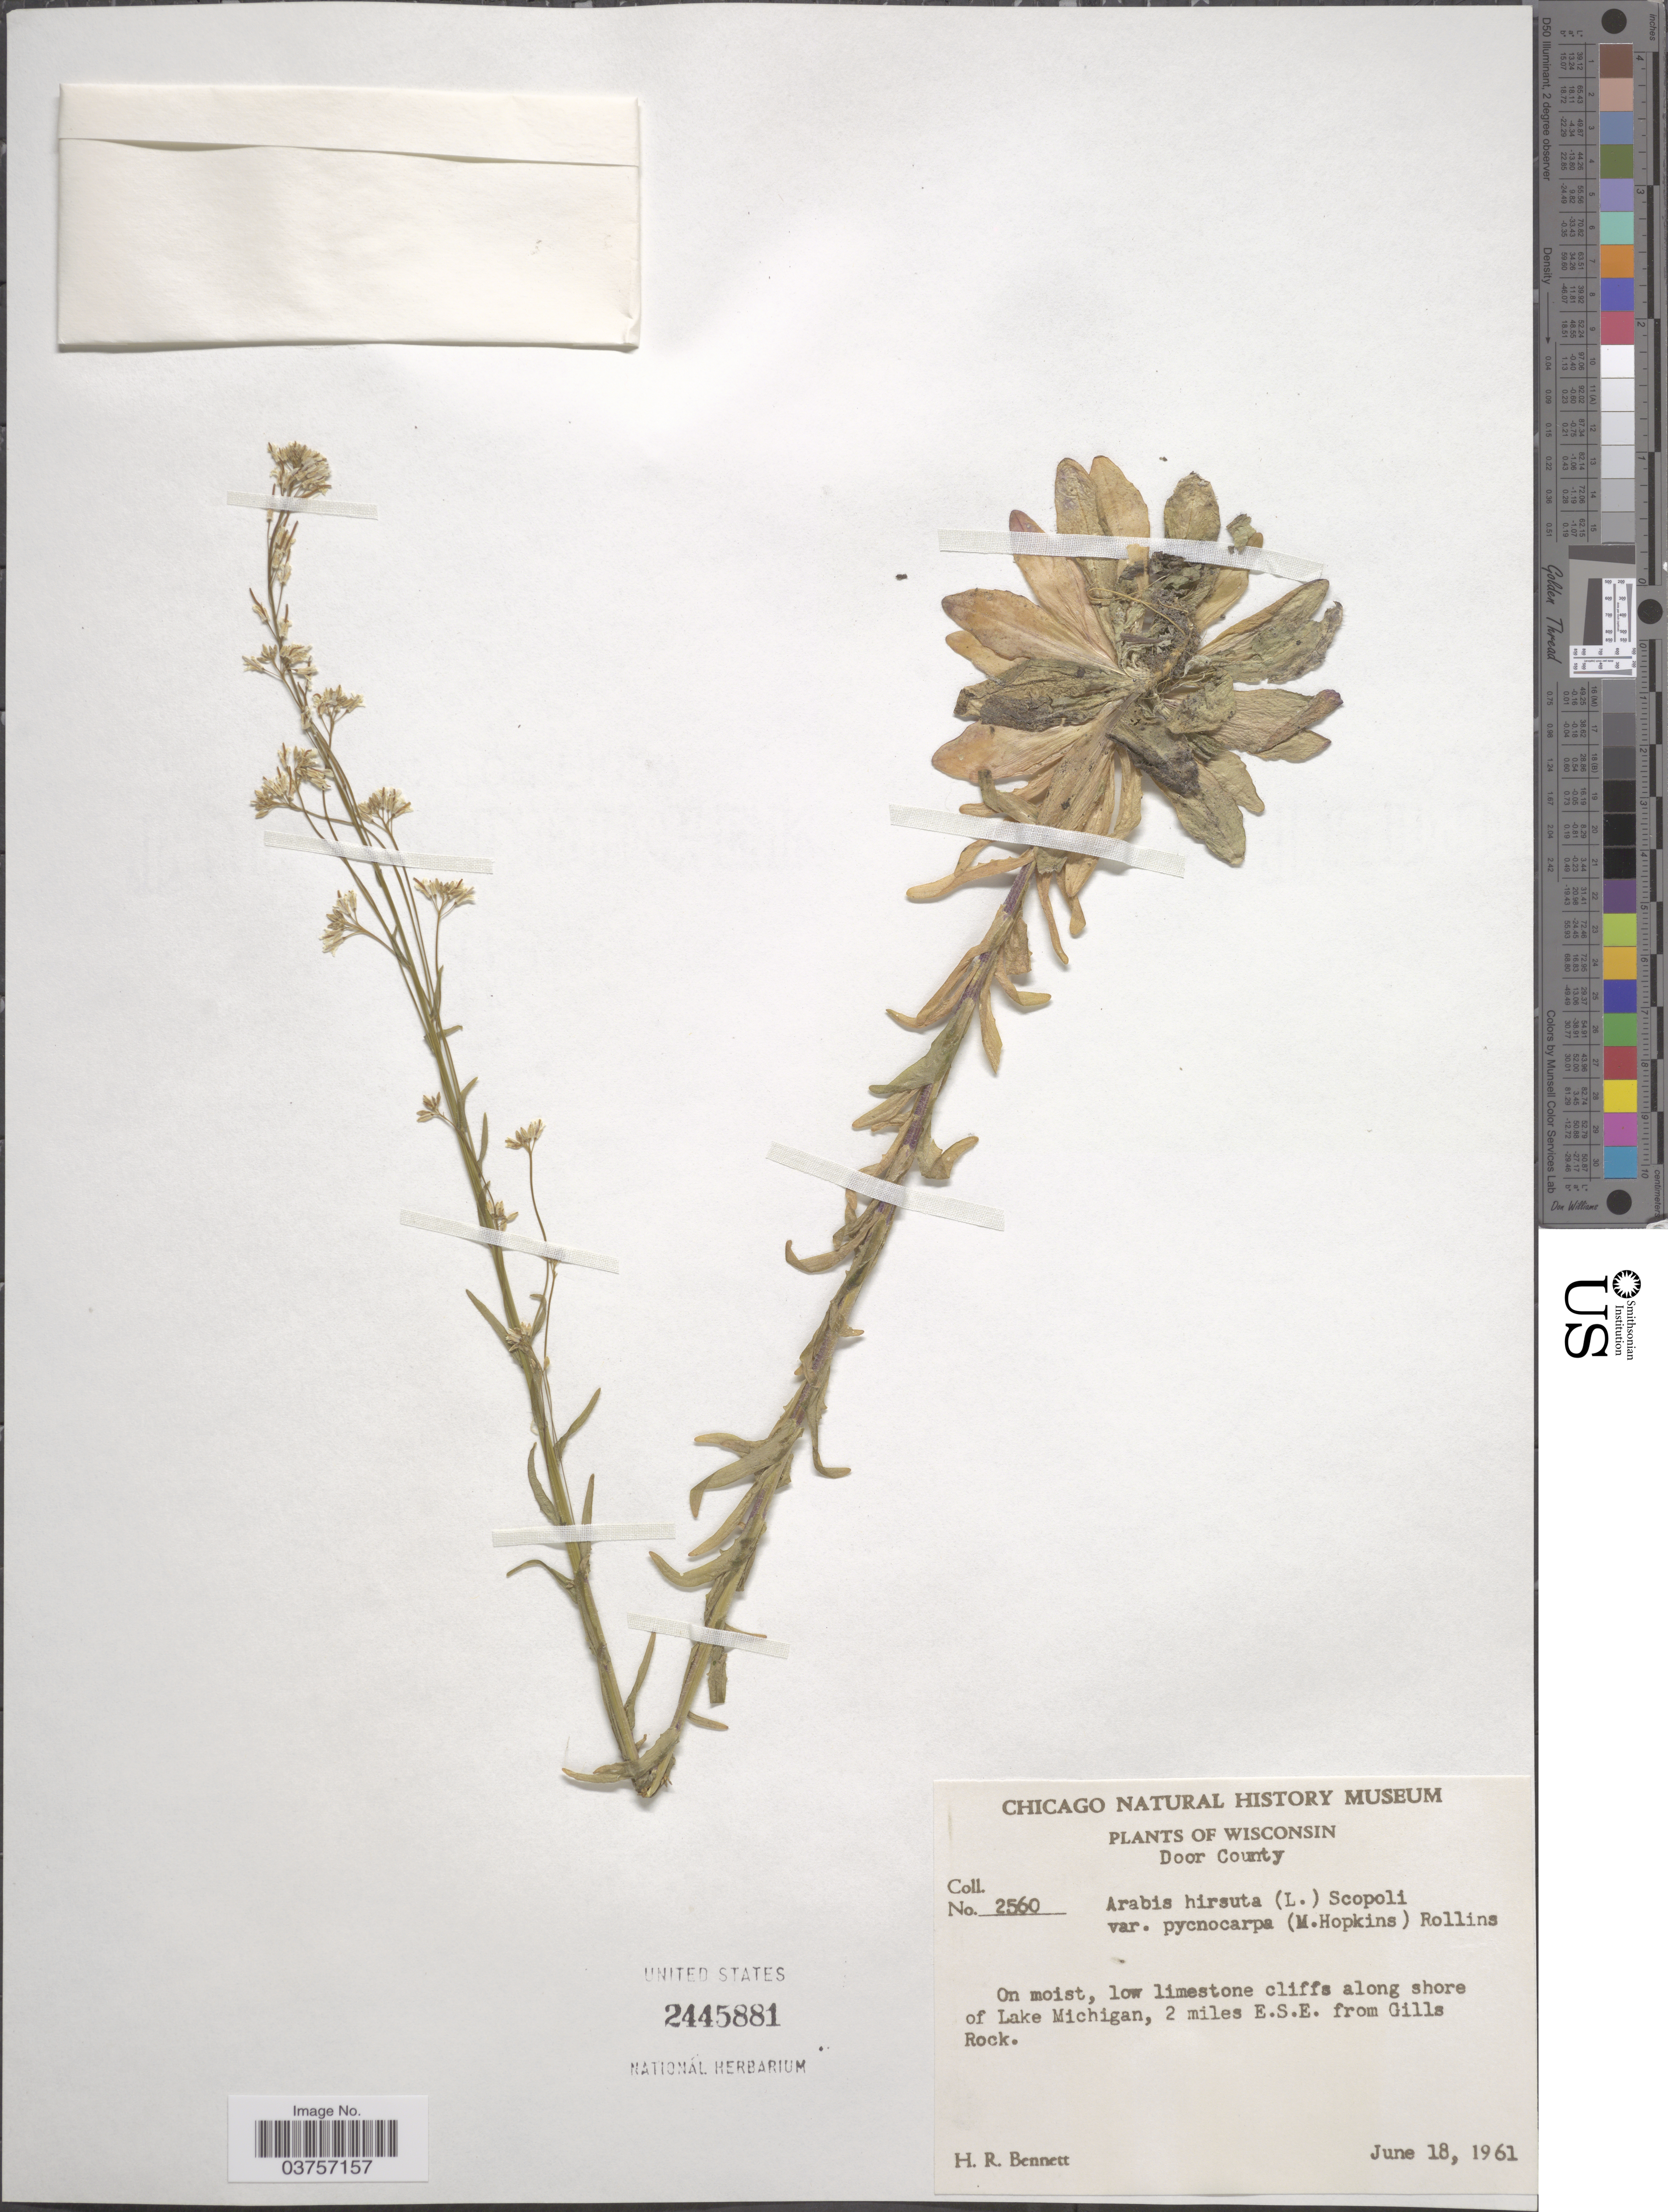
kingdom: Plantae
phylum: Tracheophyta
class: Magnoliopsida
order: Brassicales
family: Brassicaceae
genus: Arabis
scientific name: Arabis hirsuta var. pycnocarpa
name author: M. Hopkins & Rollins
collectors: H. R. Bennett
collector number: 2560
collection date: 1961-06-18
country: United States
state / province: Wisconsin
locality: Door County. Low limestone cliffs along shore of Lake Michigan, 2 miles E.S.E. from Gills Rock.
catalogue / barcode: US 2445881